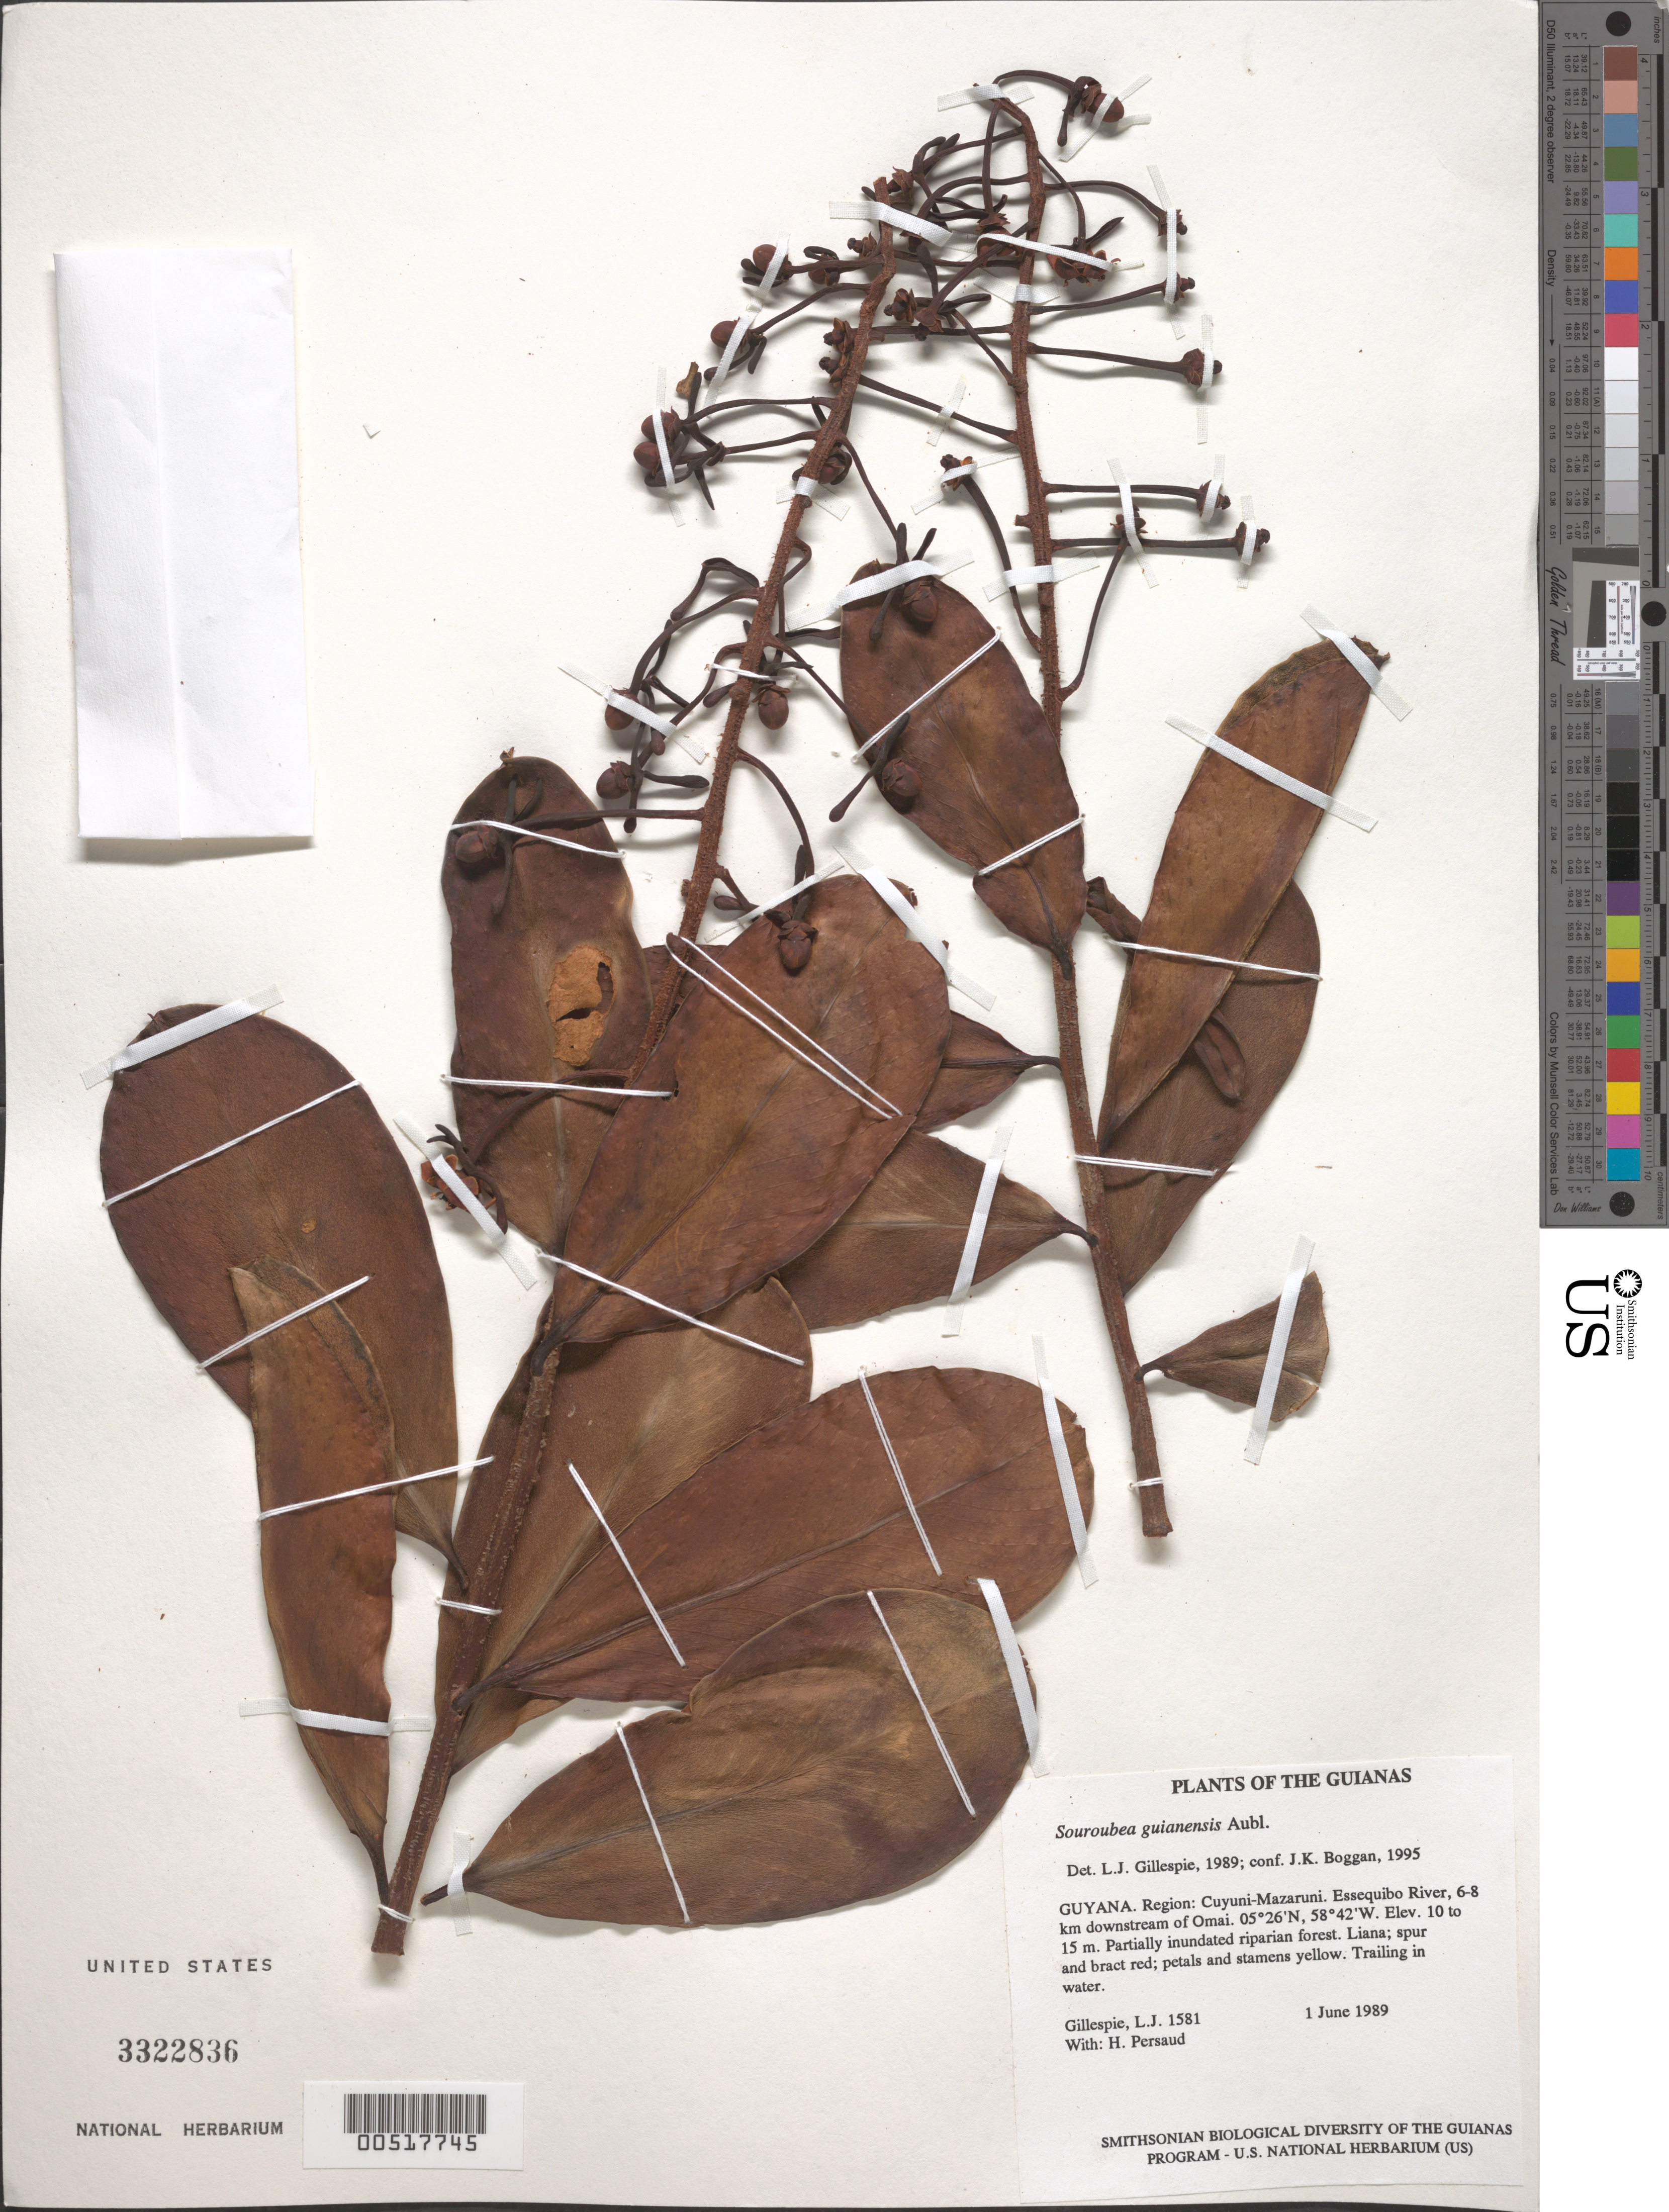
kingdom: Plantae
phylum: Tracheophyta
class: Magnoliopsida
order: Ericales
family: Marcgraviaceae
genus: Souroubea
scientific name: Souroubea guianensis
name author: Aubl.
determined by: Boggan, J. K., (US), NMNH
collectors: L. J. Gillespie & H. Persaud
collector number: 1581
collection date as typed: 1 June 1989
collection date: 1989-06-01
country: Guyana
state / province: Cuyuni-Mazaruni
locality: Essequibo River, 6-8 km downstream of Omai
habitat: Partially inundated riparian forest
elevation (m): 10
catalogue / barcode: US 3322836